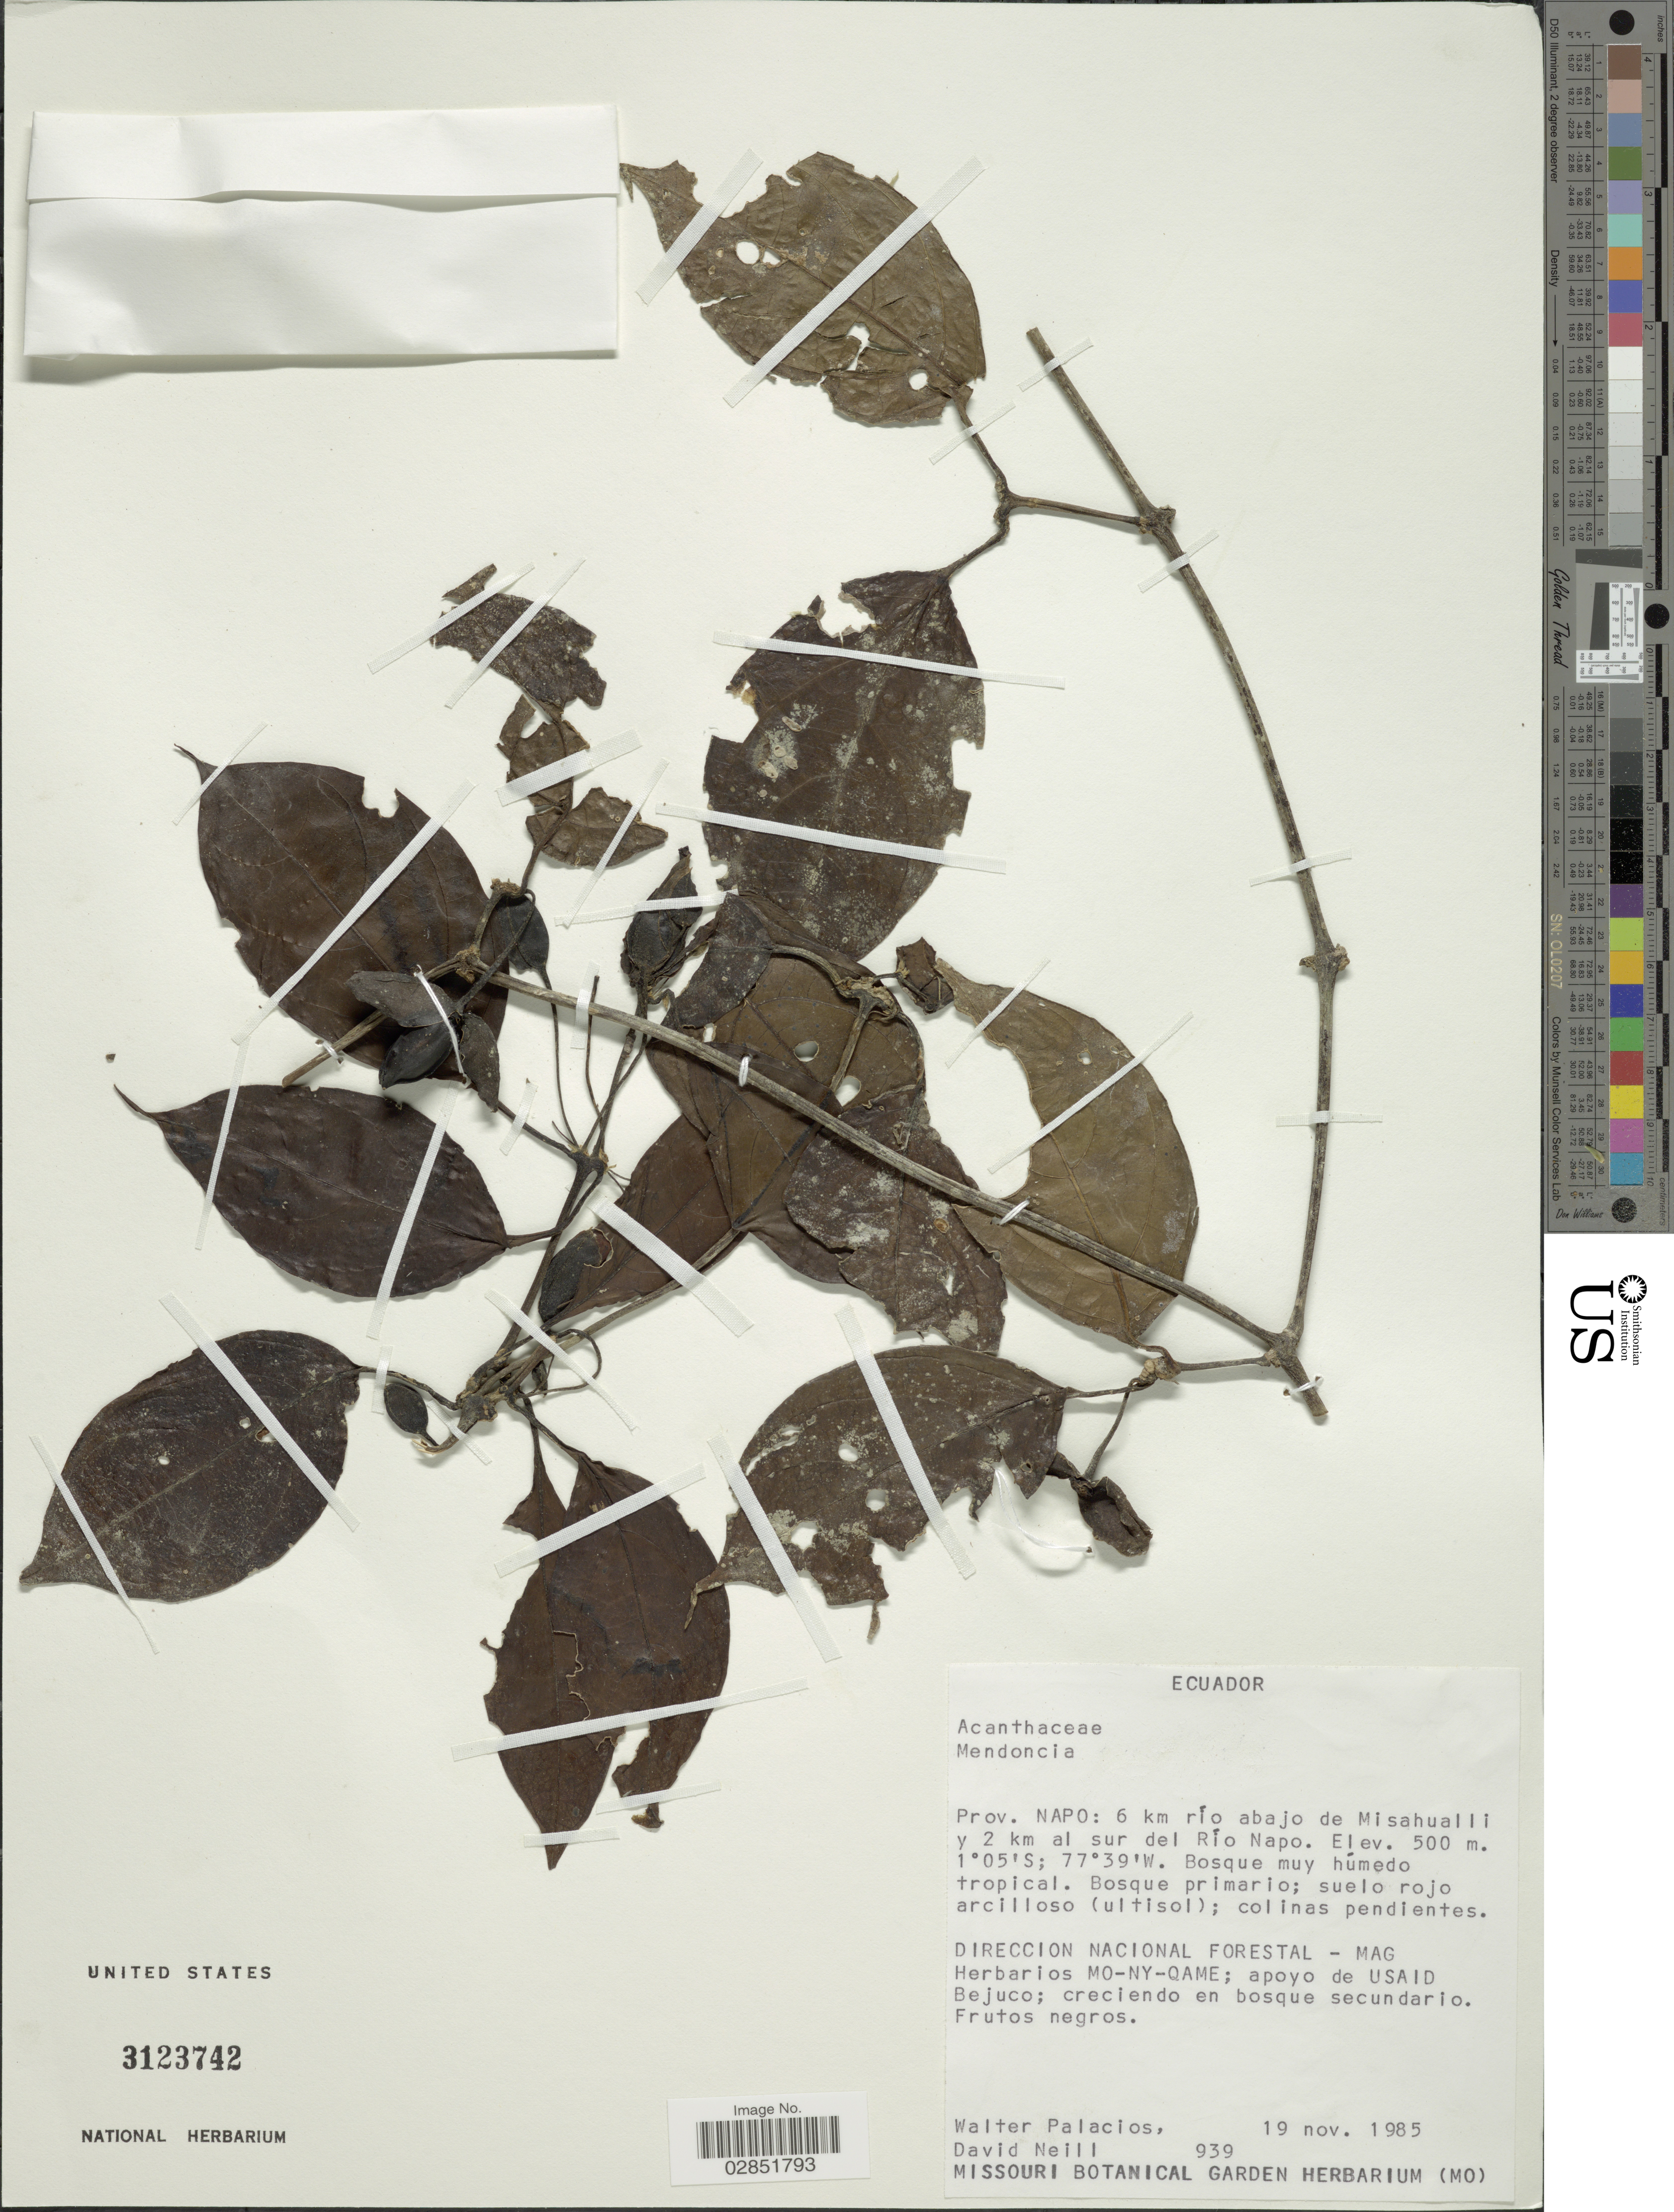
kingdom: Plantae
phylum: Tracheophyta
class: Magnoliopsida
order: Lamiales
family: Acanthaceae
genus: Mendoncia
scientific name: Mendoncia sp.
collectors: W. Palacios & D. Neill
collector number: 939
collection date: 1985-11-19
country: Ecuador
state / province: Napo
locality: Prov. Napo: 6 km río abajo de Misahualli y 2 km al sur del Río Napo.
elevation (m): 500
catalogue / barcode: US 3123742